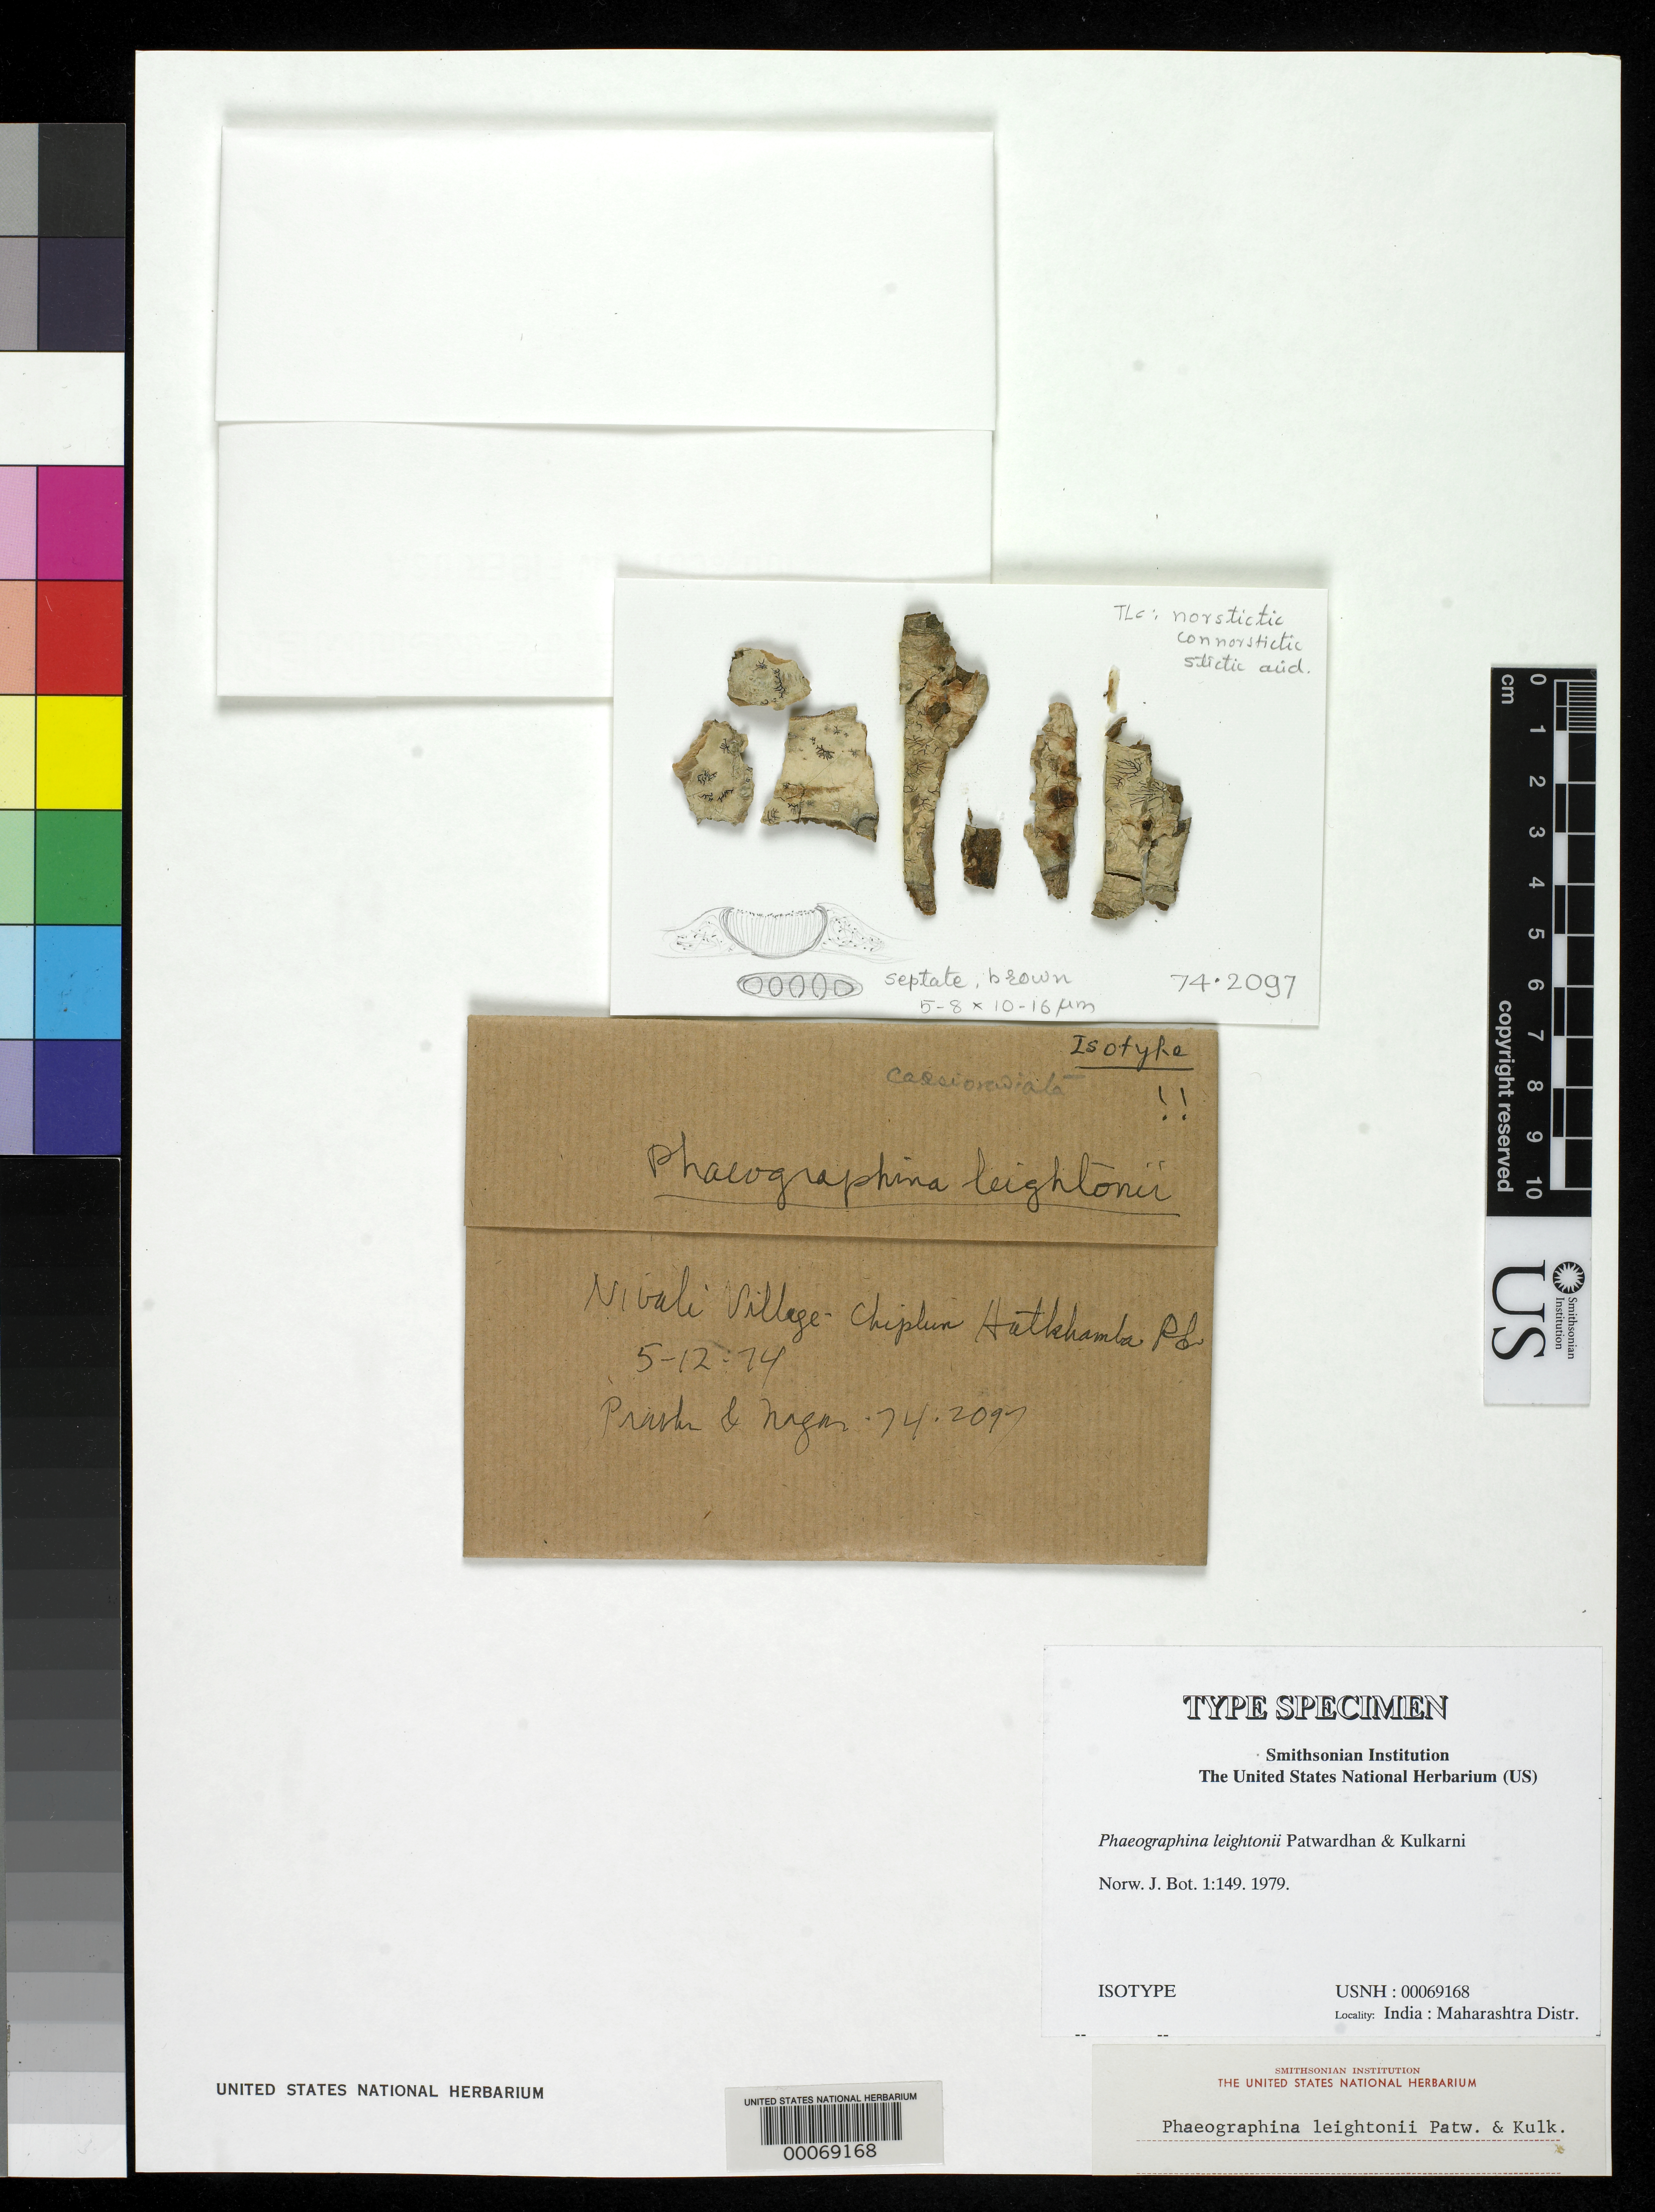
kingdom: Fungi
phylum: Ascomycota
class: Lecanoromycetes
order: Ostropales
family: Graphidaceae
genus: Phaeographina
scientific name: Phaeographina leightonii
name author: Patw. & Kulkarni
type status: Isotype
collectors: A. Prabhu & M. Nagarkar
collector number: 742097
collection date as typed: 05 Dec 1974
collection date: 1974-12-05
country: India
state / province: Maharashtra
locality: Nivali Village, Chiplun Hutkhamba Rd.